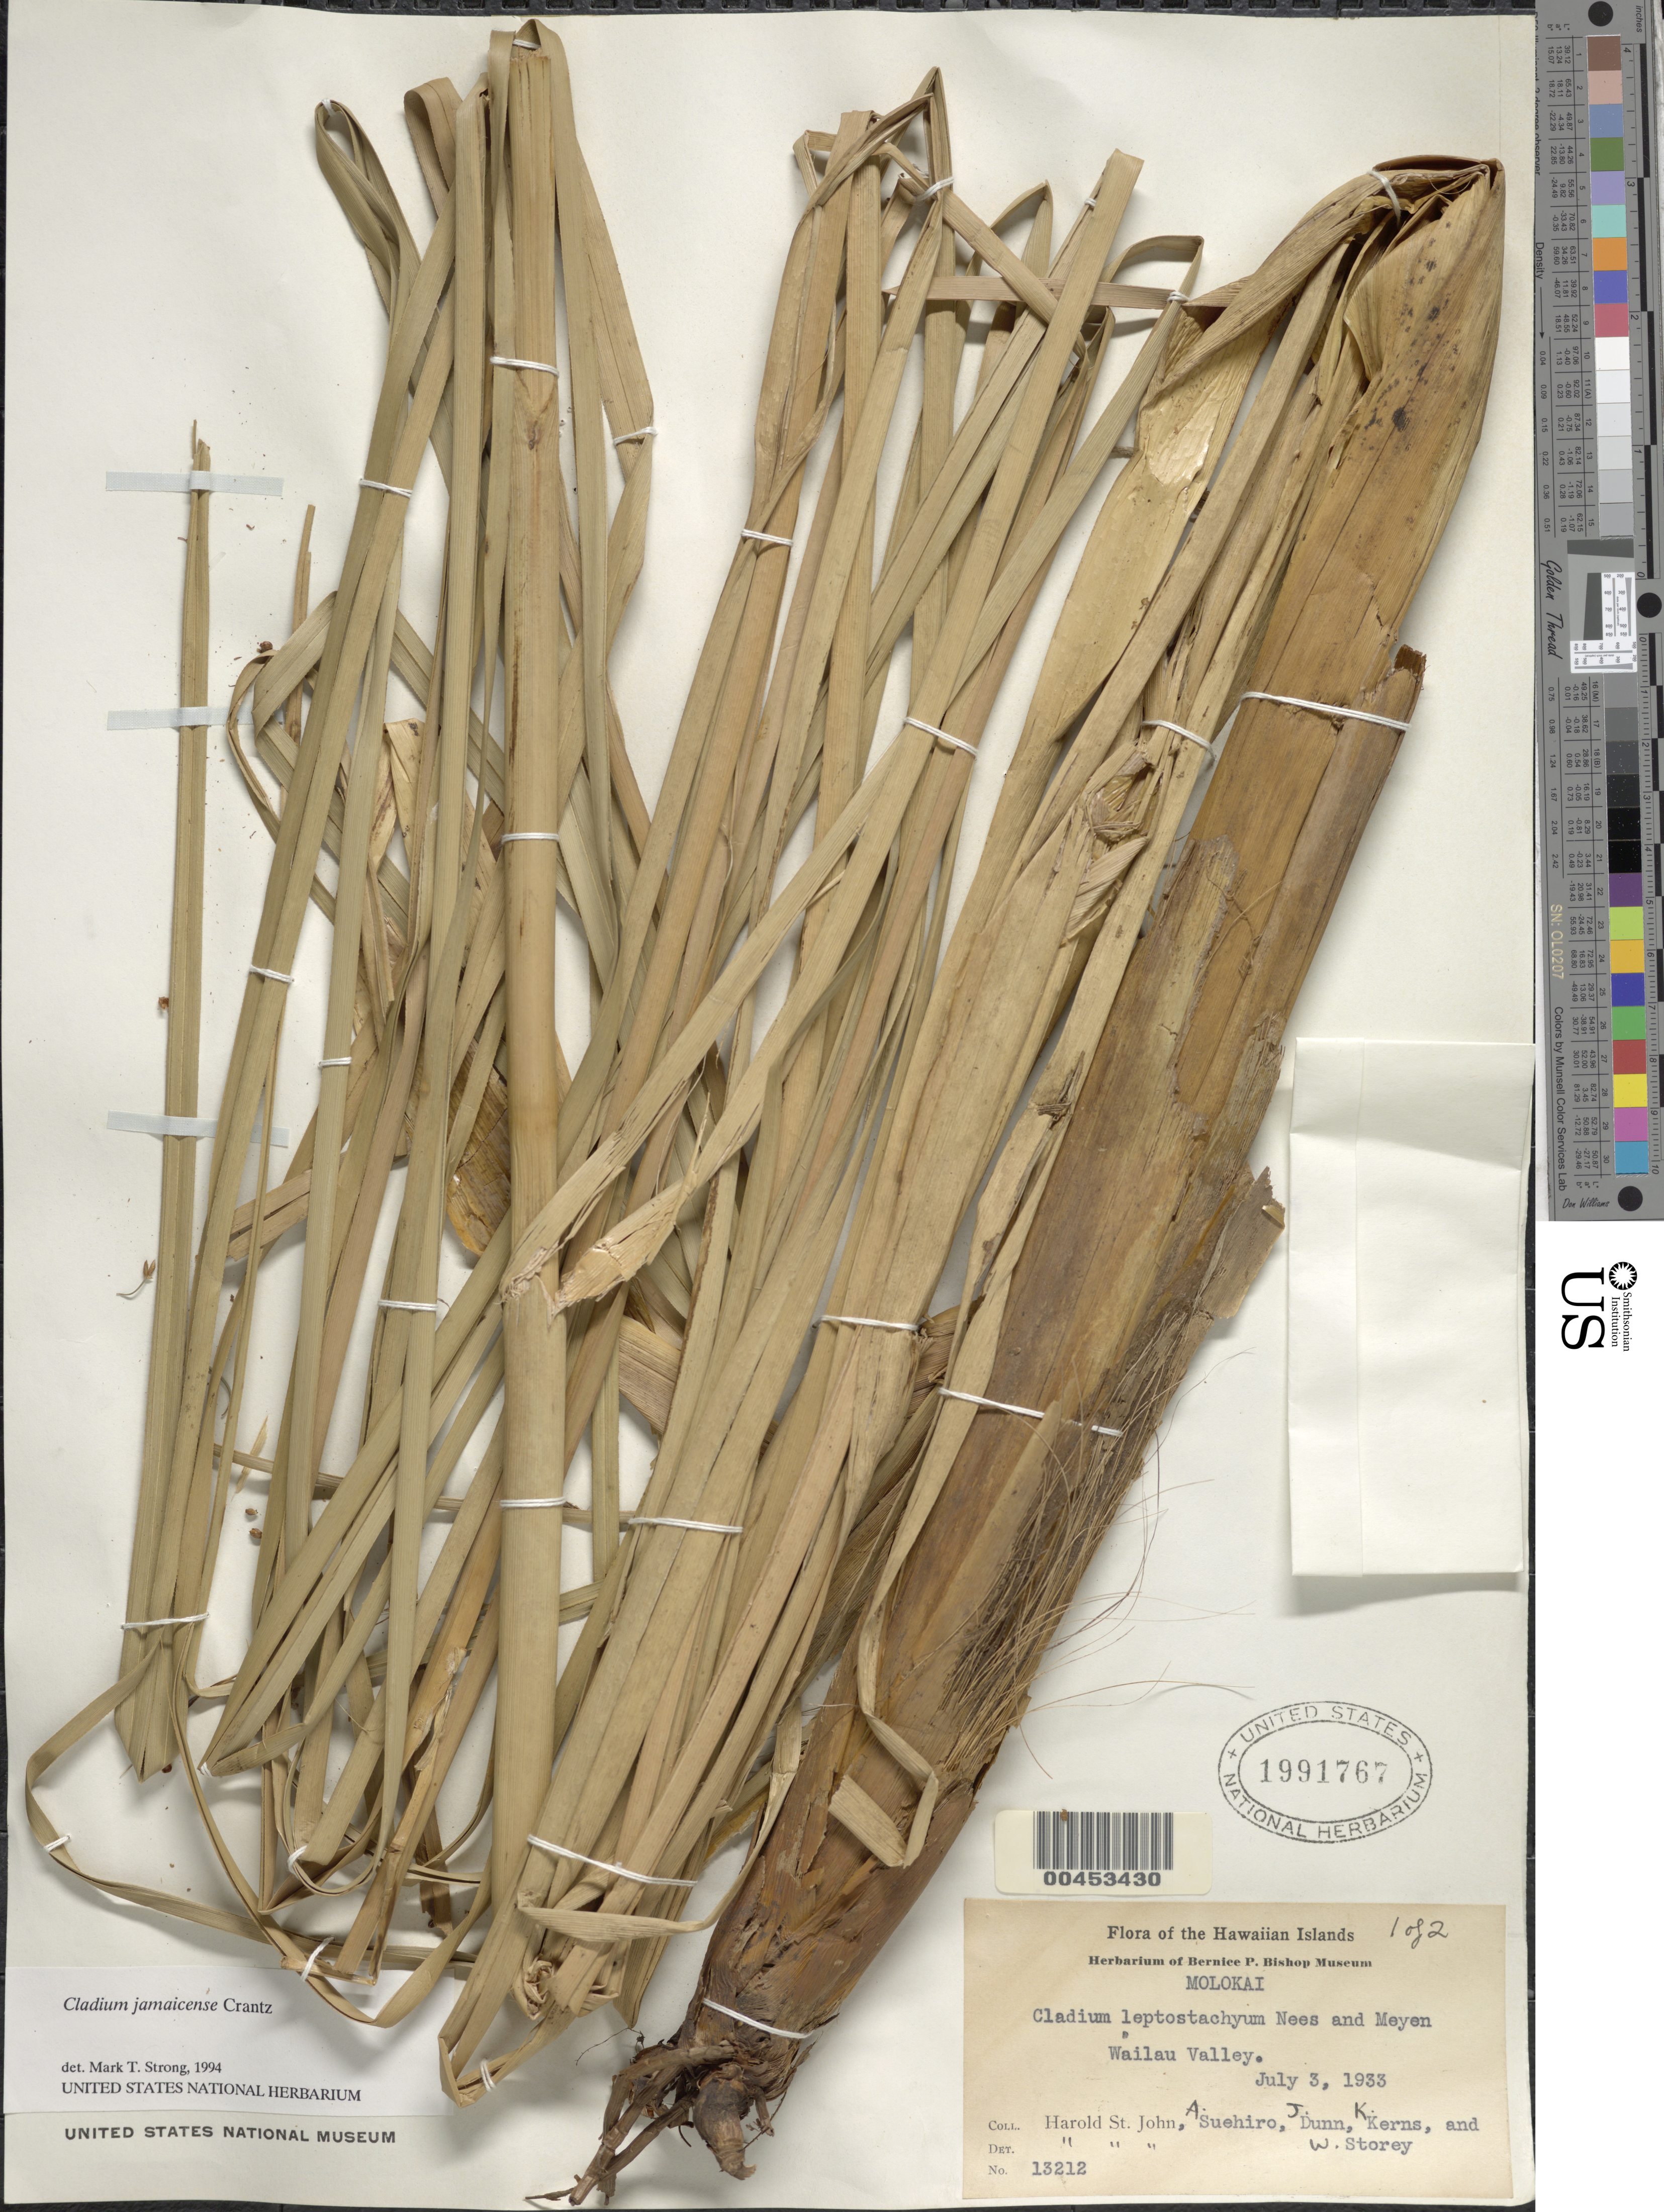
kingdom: Plantae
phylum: Tracheophyta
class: Liliopsida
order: Poales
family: Cyperaceae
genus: Cladium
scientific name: Cladium jamaicense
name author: Crantz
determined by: Strong, M. T., (US), Smithsonian Institution - National Museum of Natural History (UNITED STATES)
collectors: H. St. John, A. Suehiro, J. Dunn, K. Kerns & W. Storey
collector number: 13212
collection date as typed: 3 Jul 1933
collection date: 1933-07-03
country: United States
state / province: Hawaii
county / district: Maui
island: Moloka'i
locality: Wailau Valley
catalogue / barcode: US 1991767